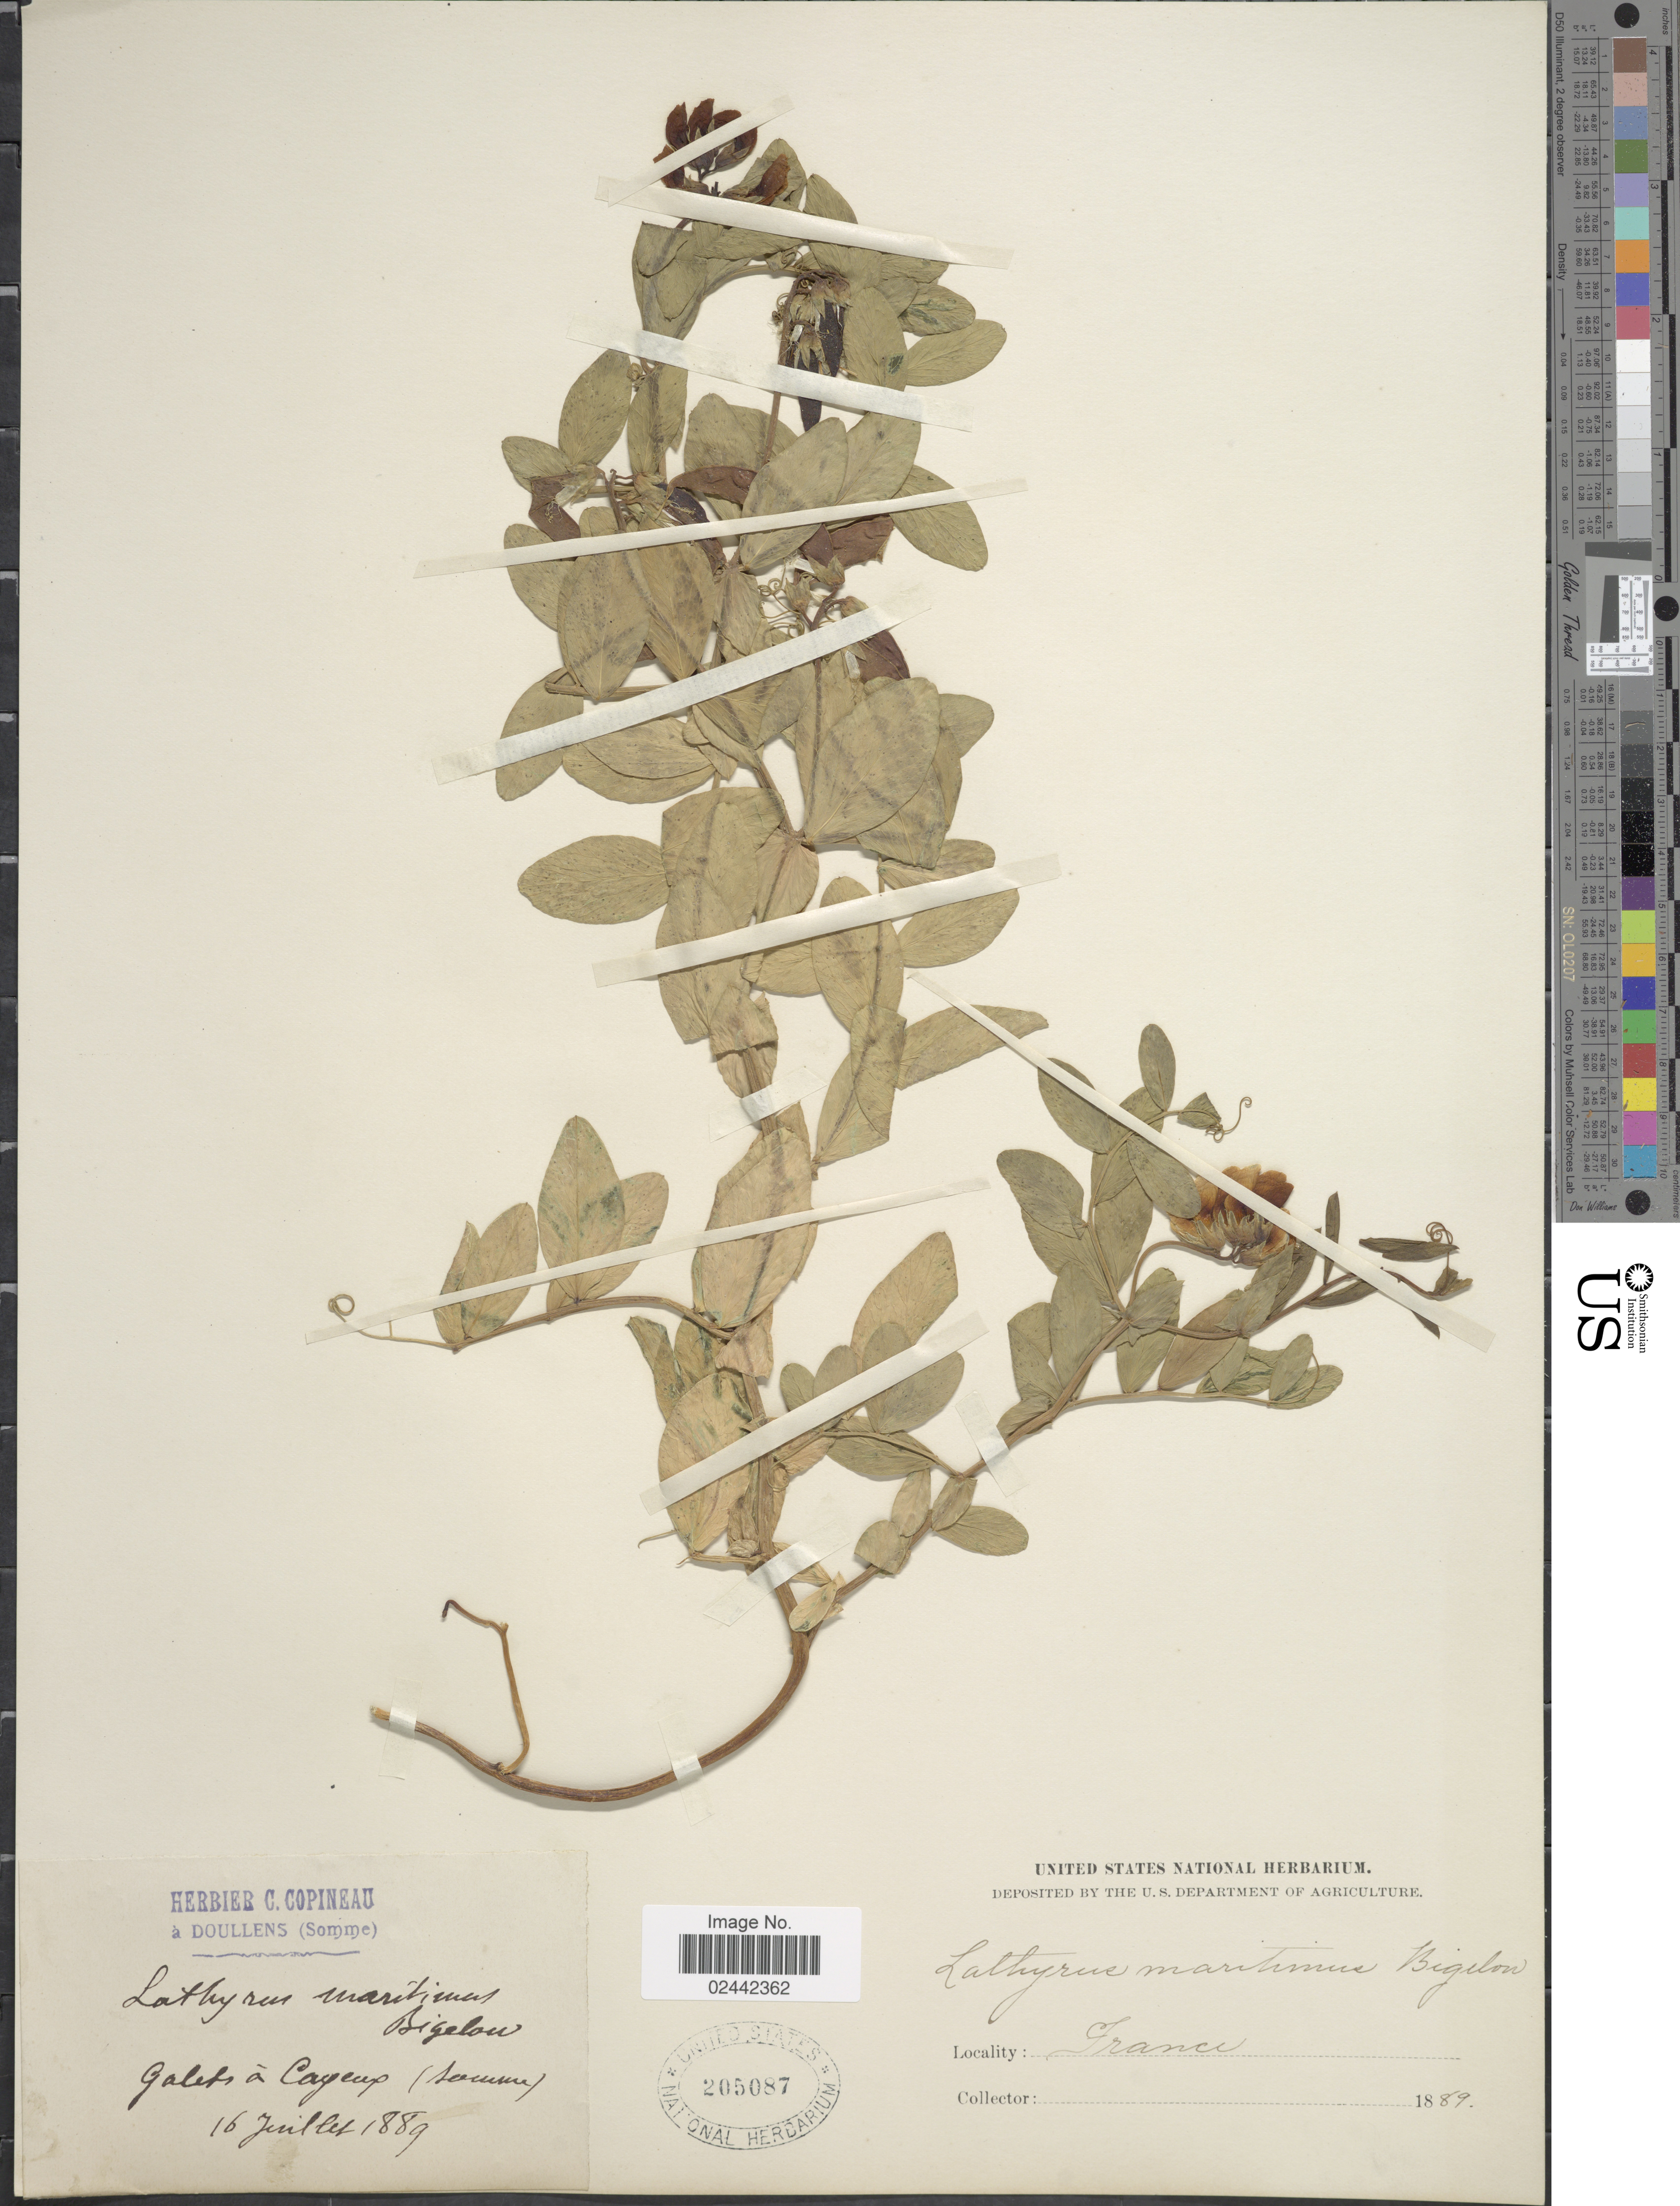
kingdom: Plantae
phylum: Tracheophyta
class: Magnoliopsida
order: Fabales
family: Fabaceae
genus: Lathyrus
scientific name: Lathyrus japonicus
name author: Willd.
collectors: ex herb. C. Copineau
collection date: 1889-07-16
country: France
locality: Galet a Cayeux (Somme)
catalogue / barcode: US 205087